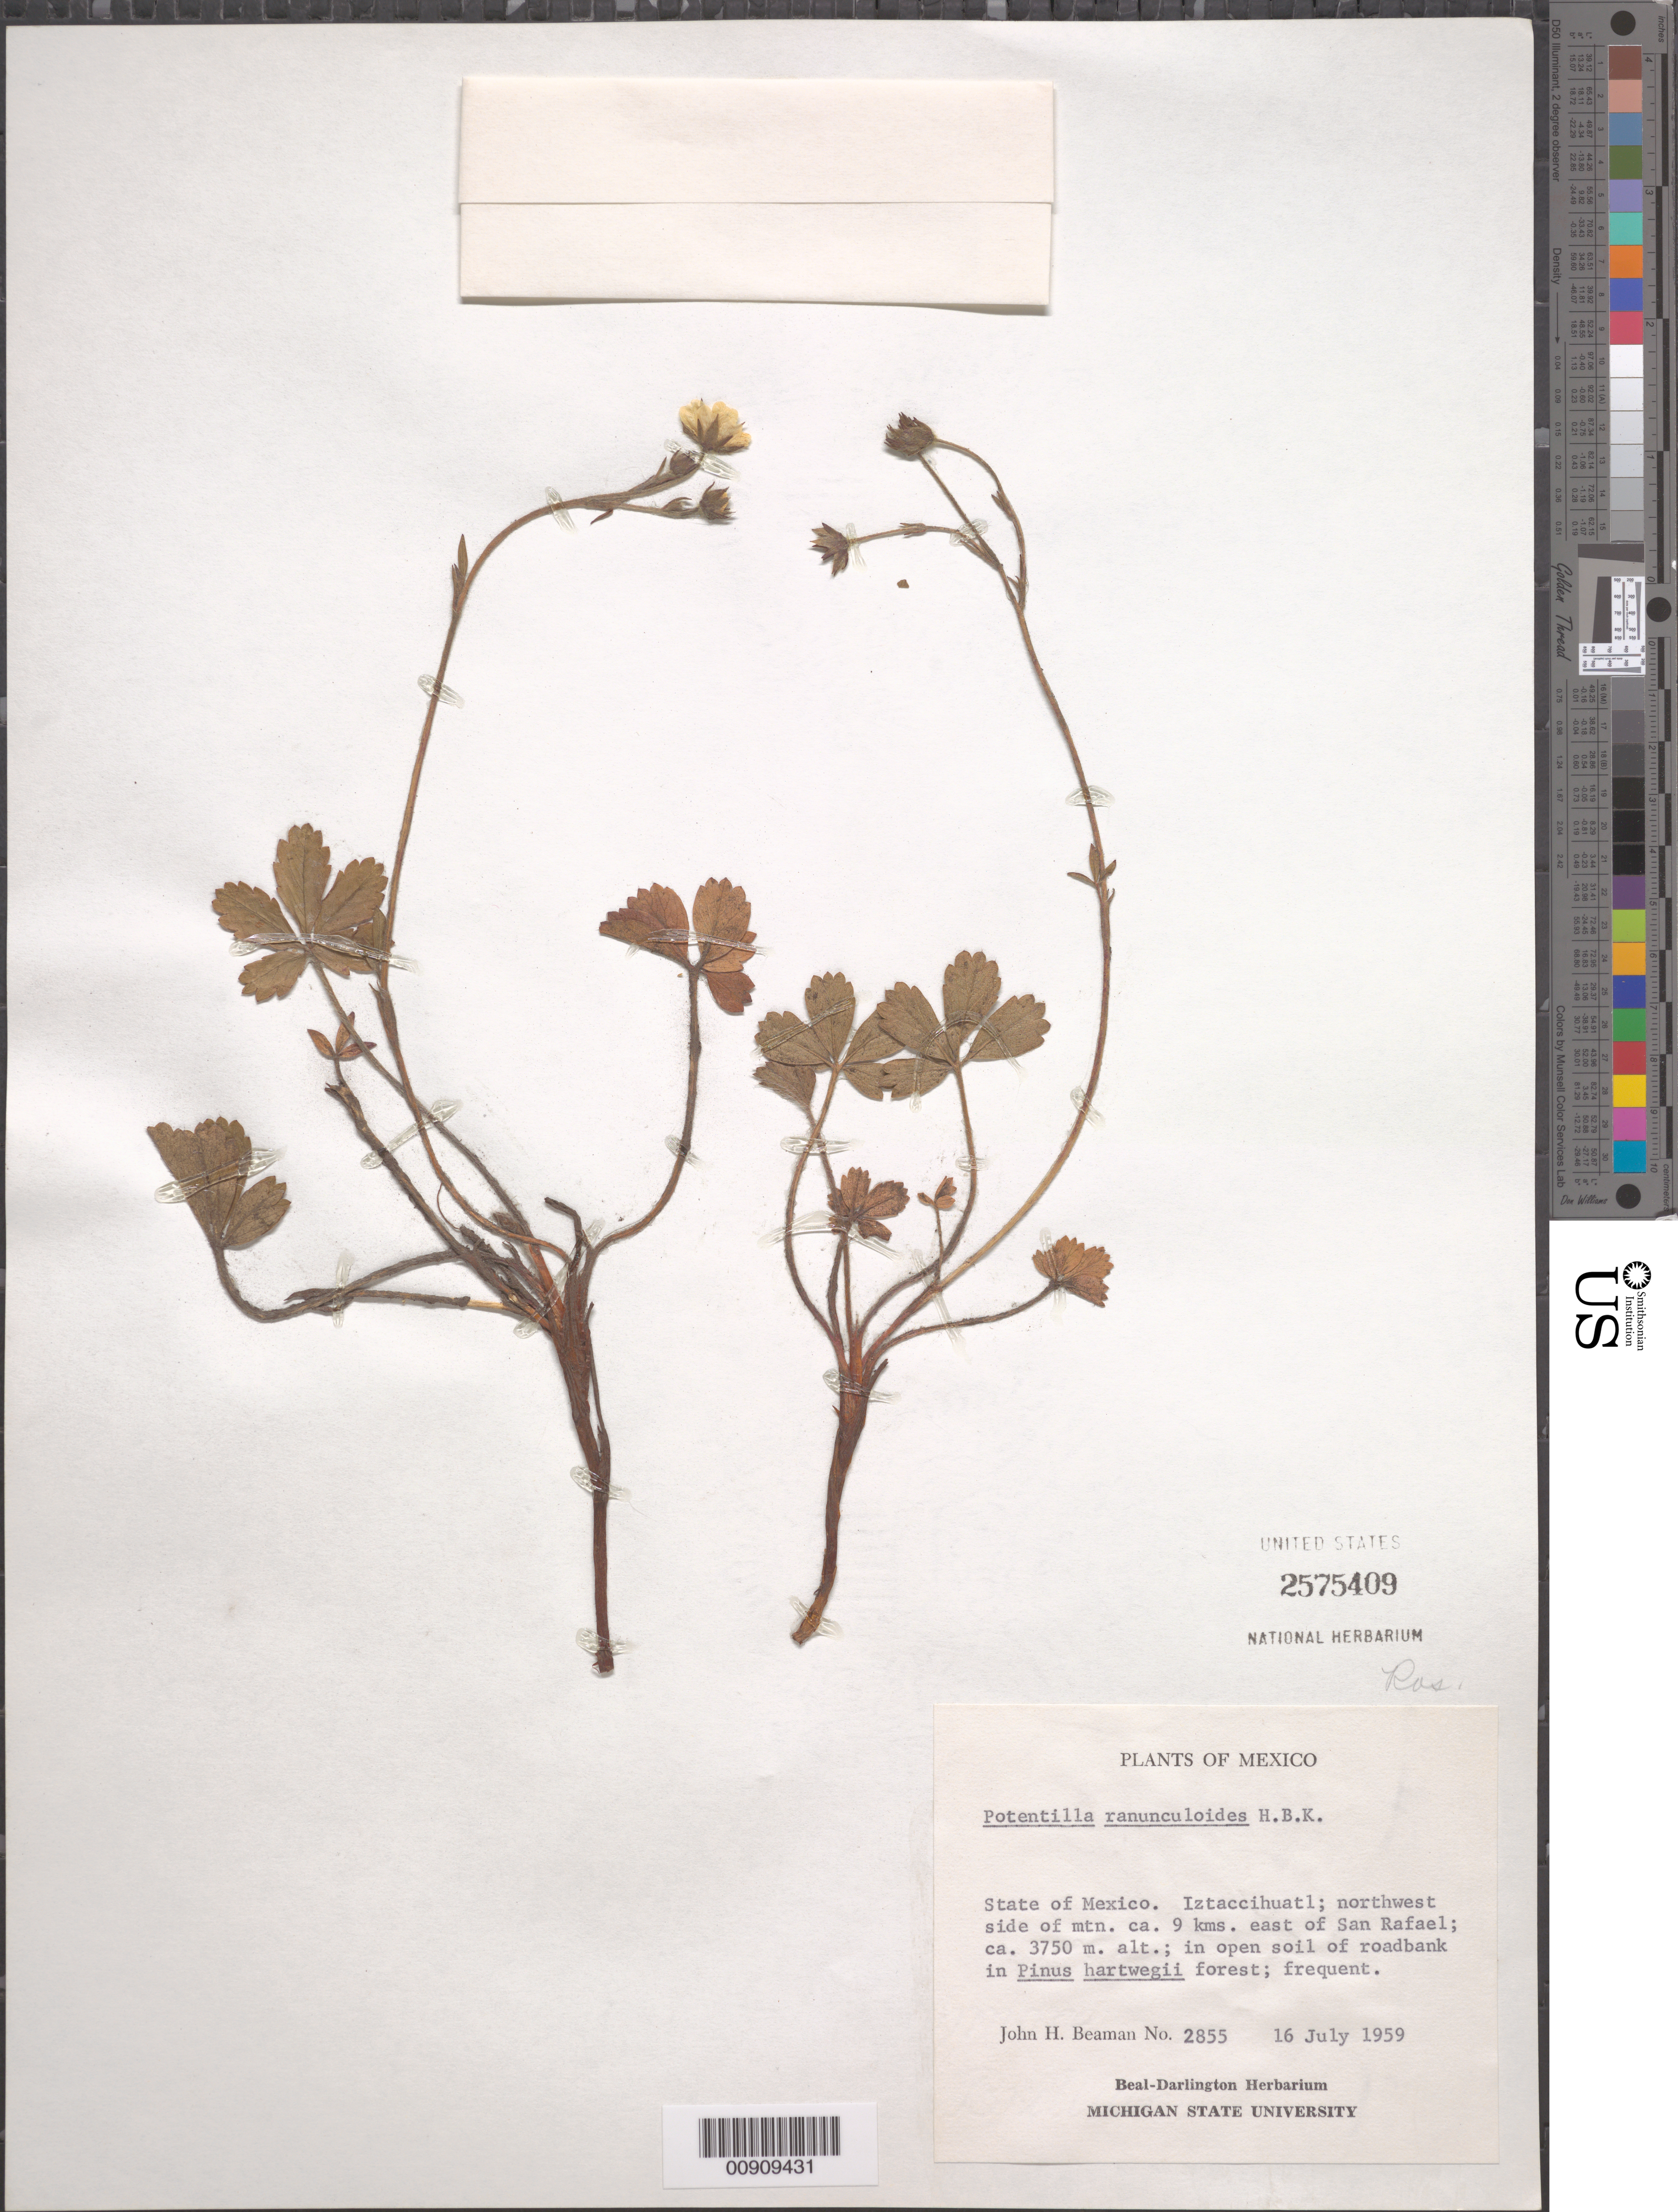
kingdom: Plantae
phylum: Tracheophyta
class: Magnoliopsida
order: Rosales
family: Rosaceae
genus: Potentilla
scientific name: Potentilla ranunculoides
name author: Humb. & Bonpl. ex Nestl.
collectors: J. H. Beaman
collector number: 2855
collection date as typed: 16 Jul 1959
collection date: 1959-07-16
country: Mexico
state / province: México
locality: State of Mexico. Iztaccihuatl; northwest side of mtn. ca. 9 kms. East of San Rafael.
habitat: In open soil of roadbank in Pinus hartwegii forest.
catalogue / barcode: US 2575409